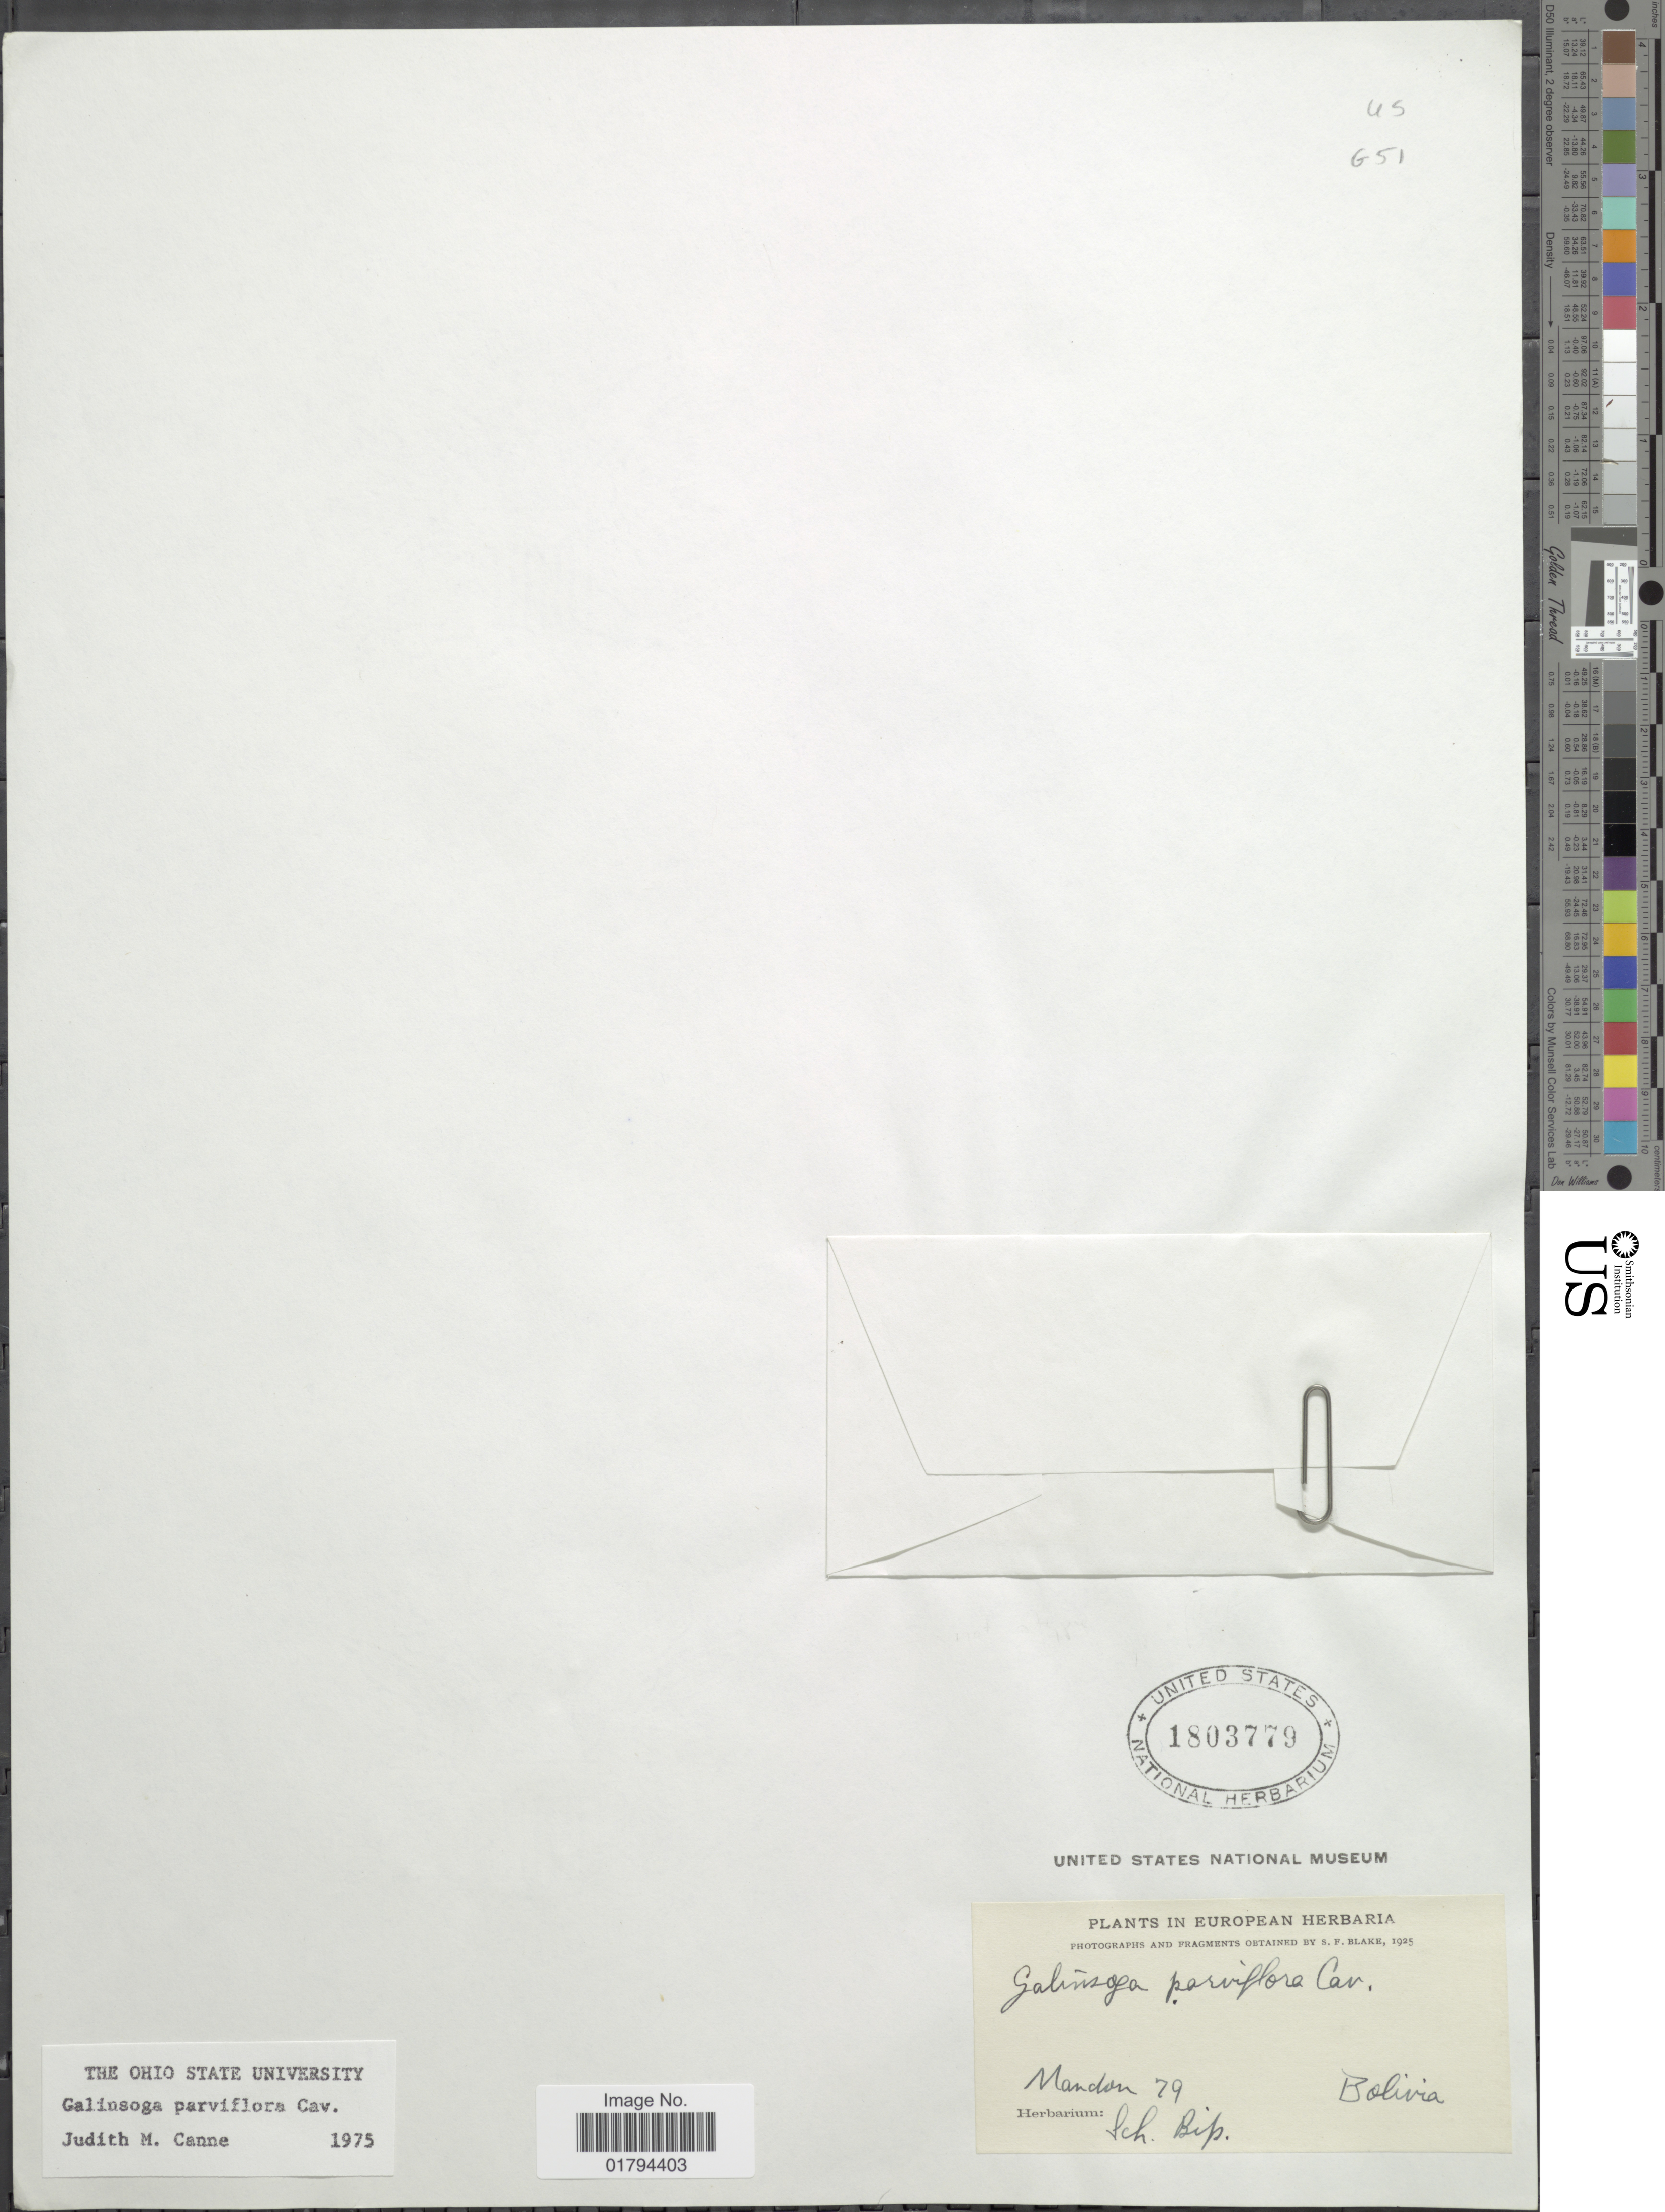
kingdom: Plantae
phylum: Tracheophyta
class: Magnoliopsida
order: Asterales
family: Asteraceae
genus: Galinsoga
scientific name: Galinsoga parviflora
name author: Cav.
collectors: Mandon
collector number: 79*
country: Bolivia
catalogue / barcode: US 1803779